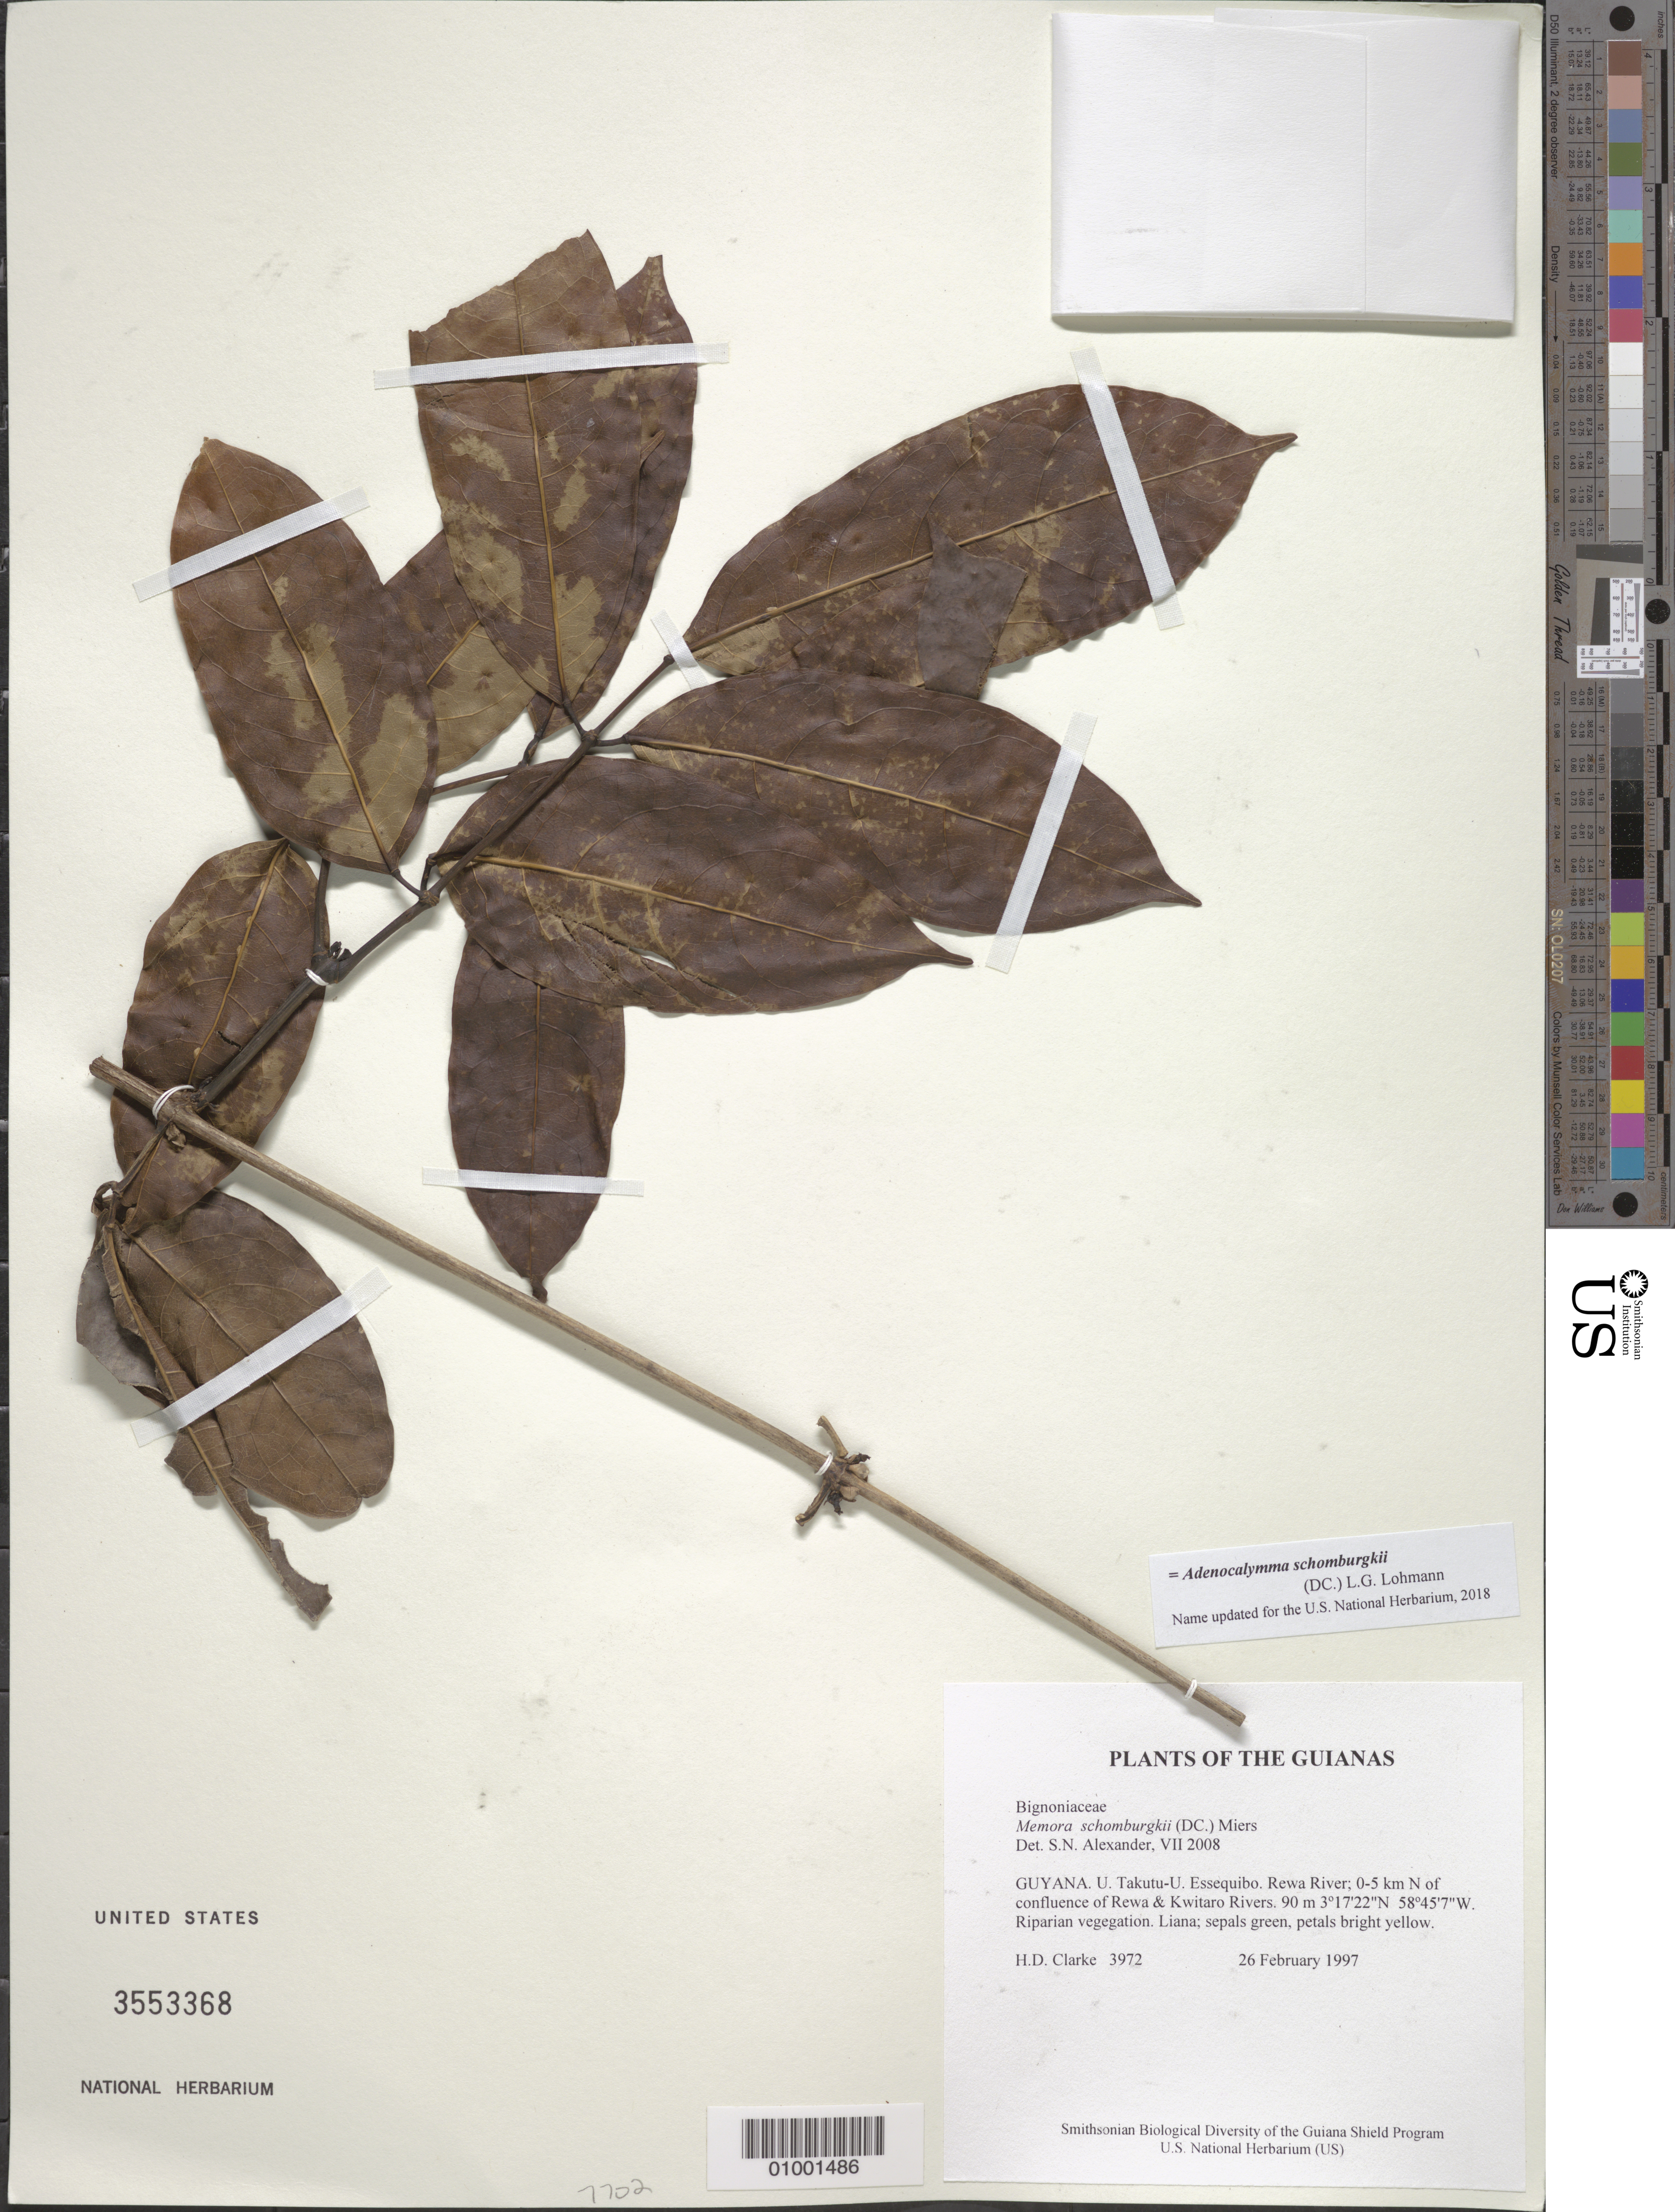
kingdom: Plantae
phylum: Tracheophyta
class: Magnoliopsida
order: Lamiales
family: Bignoniaceae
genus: Adenocalymma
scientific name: Adenocalymma schomburgkii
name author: (DC.) L.G. Lohmann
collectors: H. D. Clarke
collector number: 3972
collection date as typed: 26 February 1997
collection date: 1997-02-26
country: Guyana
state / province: U. Takutu-U. Essequibo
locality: Rewa River; 0-5 km N of confluence of Rewa & Kwitaro Rivers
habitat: Riparian vegetation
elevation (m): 90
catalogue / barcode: US 3553368